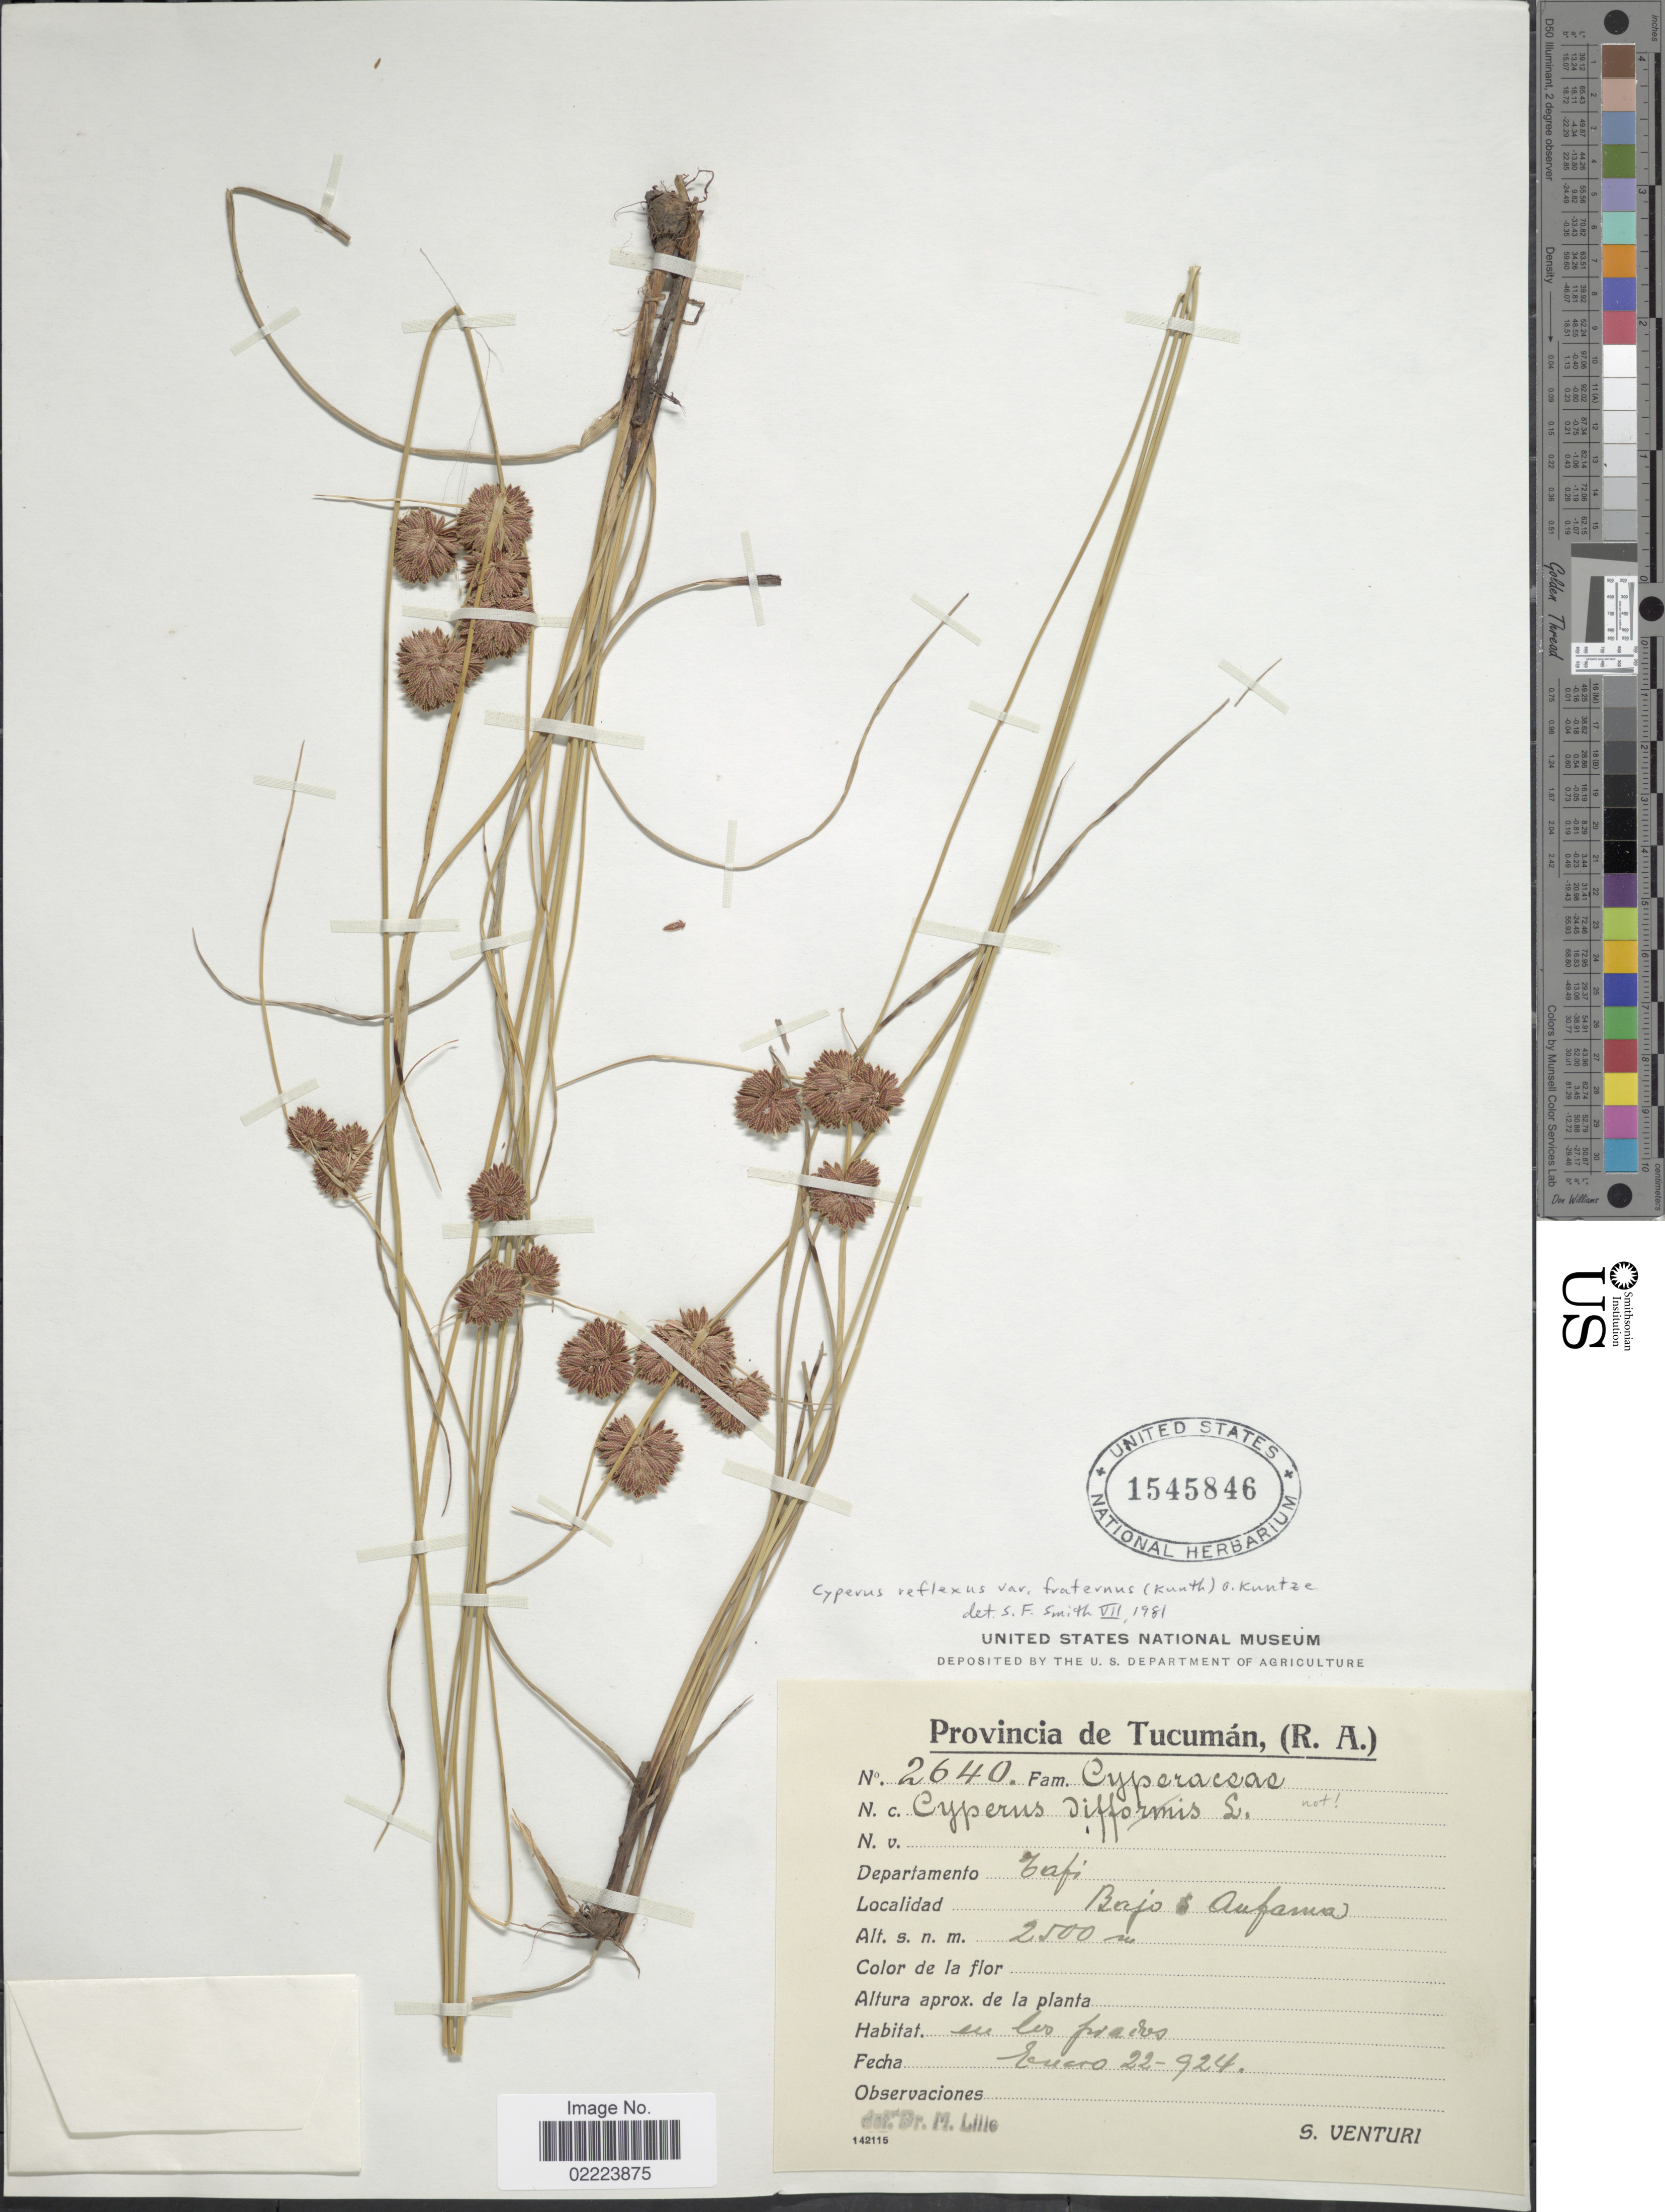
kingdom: Plantae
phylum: Tracheophyta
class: Liliopsida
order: Poales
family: Cyperaceae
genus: Cyperus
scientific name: Cyperus reflexus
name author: Vahl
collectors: S. Venturi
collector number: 2640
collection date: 1924-01-22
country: Argentina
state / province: Tucuman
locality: (R.A.) Departamento Tafi, Bajo Anfama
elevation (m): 2500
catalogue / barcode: US 1545846